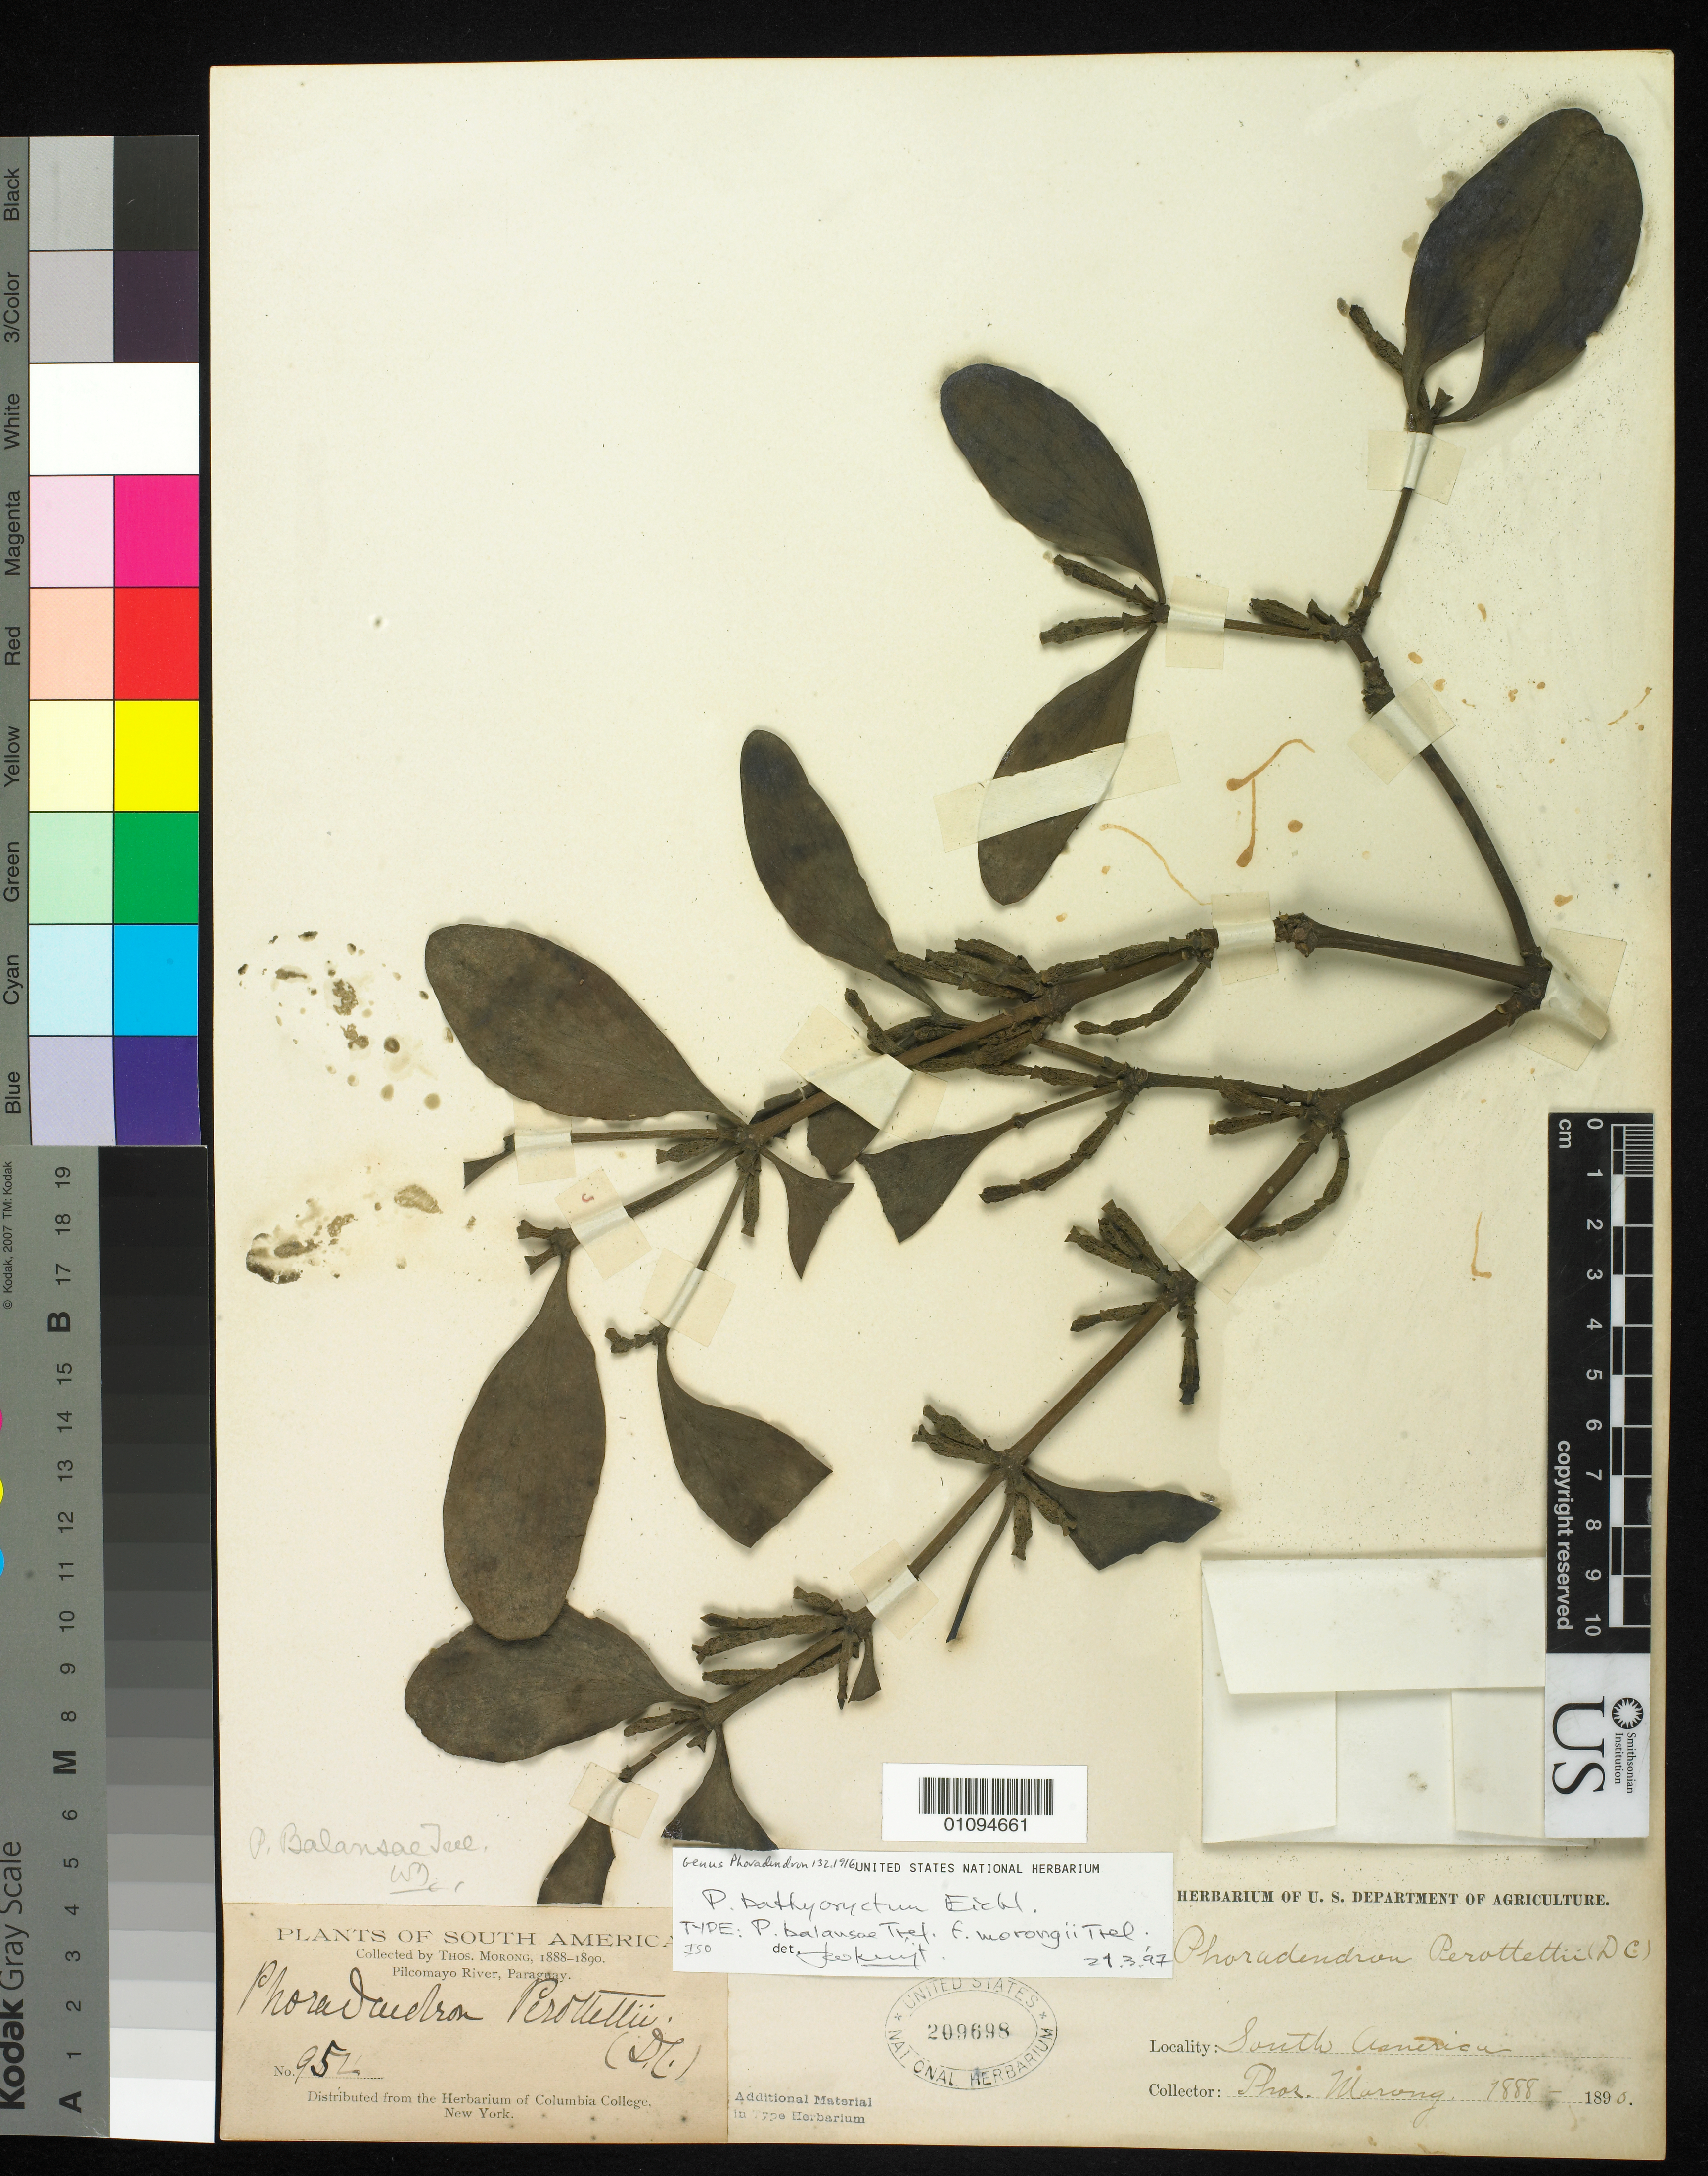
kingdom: Plantae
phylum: Tracheophyta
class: Magnoliopsida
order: Santalales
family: Viscaceae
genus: Phoradendron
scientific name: Phoradendron balansae f. morongi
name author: Trel.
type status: Isotype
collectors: T. Morong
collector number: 954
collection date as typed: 1888 to -- --- 1890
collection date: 1888/1890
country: Paraguay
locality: Pilcomayao River.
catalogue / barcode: US 209698